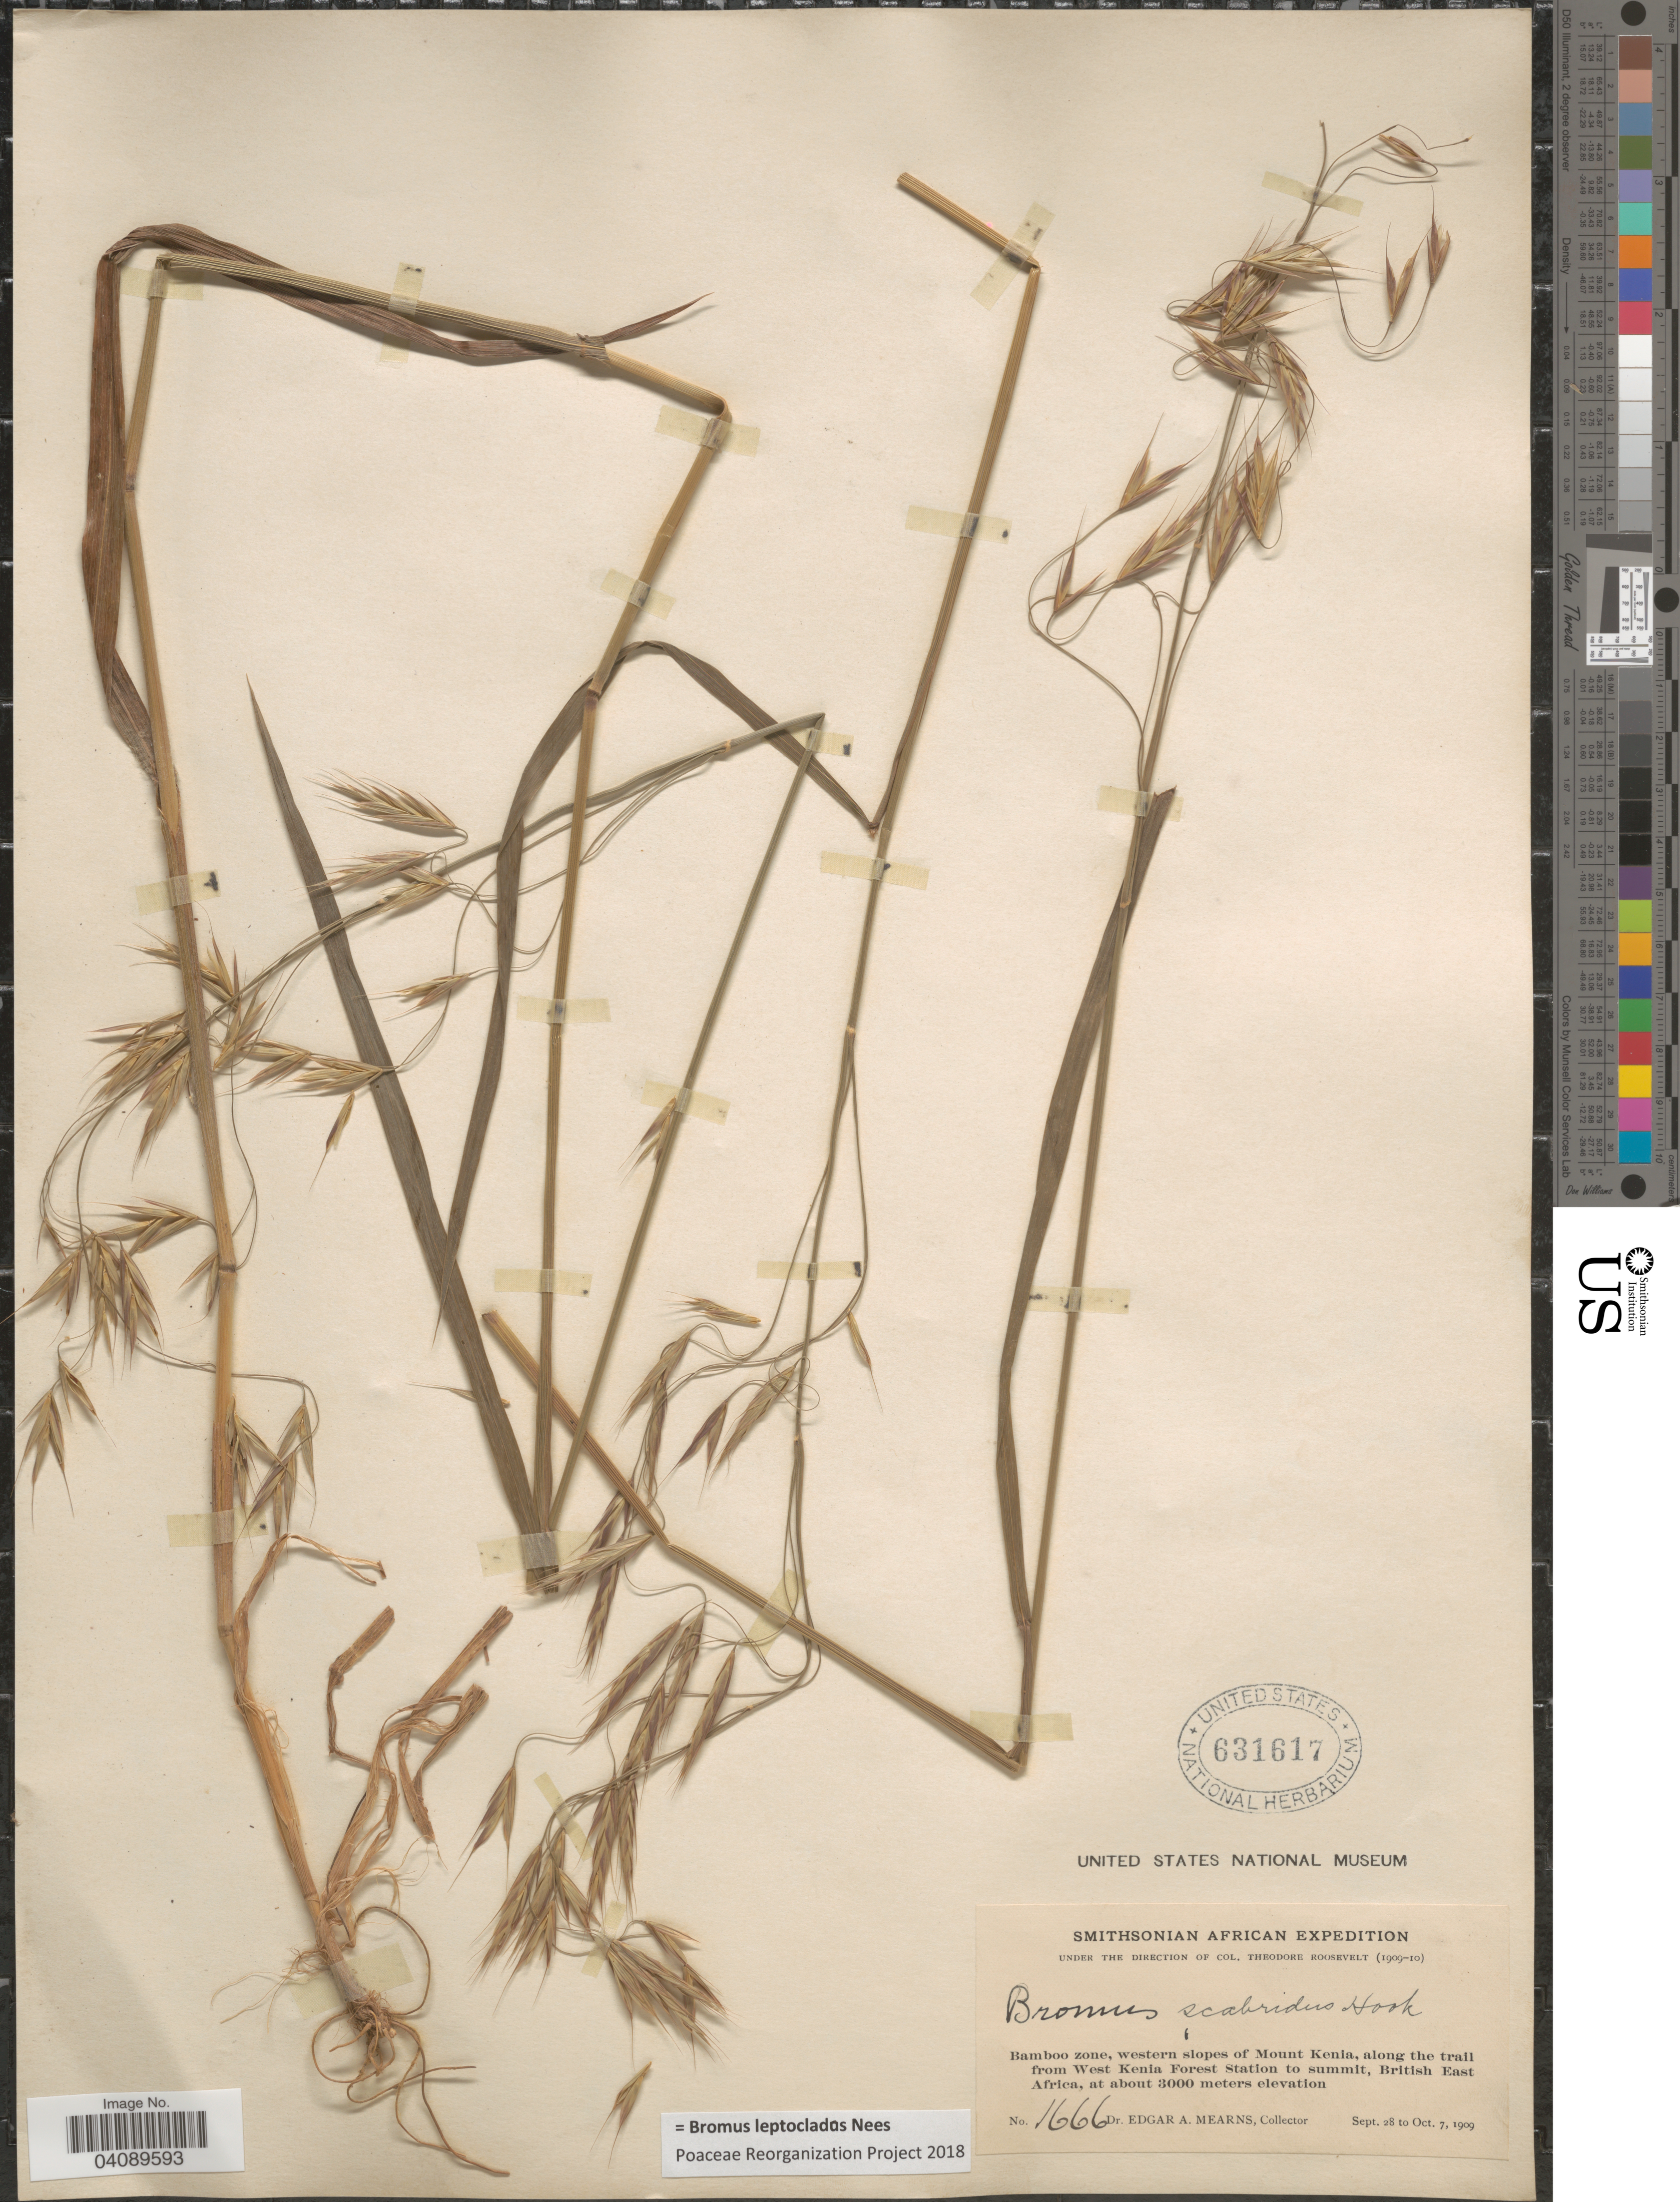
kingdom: Plantae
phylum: Tracheophyta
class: Liliopsida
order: Poales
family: Poaceae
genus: Bromus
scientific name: Bromus leptoclados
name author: Nees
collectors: E. A. Mearns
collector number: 1666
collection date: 1909-09-28/1909-10-07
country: Kenya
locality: Smithsonian African Expedition. Bamboo zone, western slopes of Mount Kenia, along the trail from West Kenia Forest Station to summit, British East Africa.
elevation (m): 3000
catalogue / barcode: US 631617